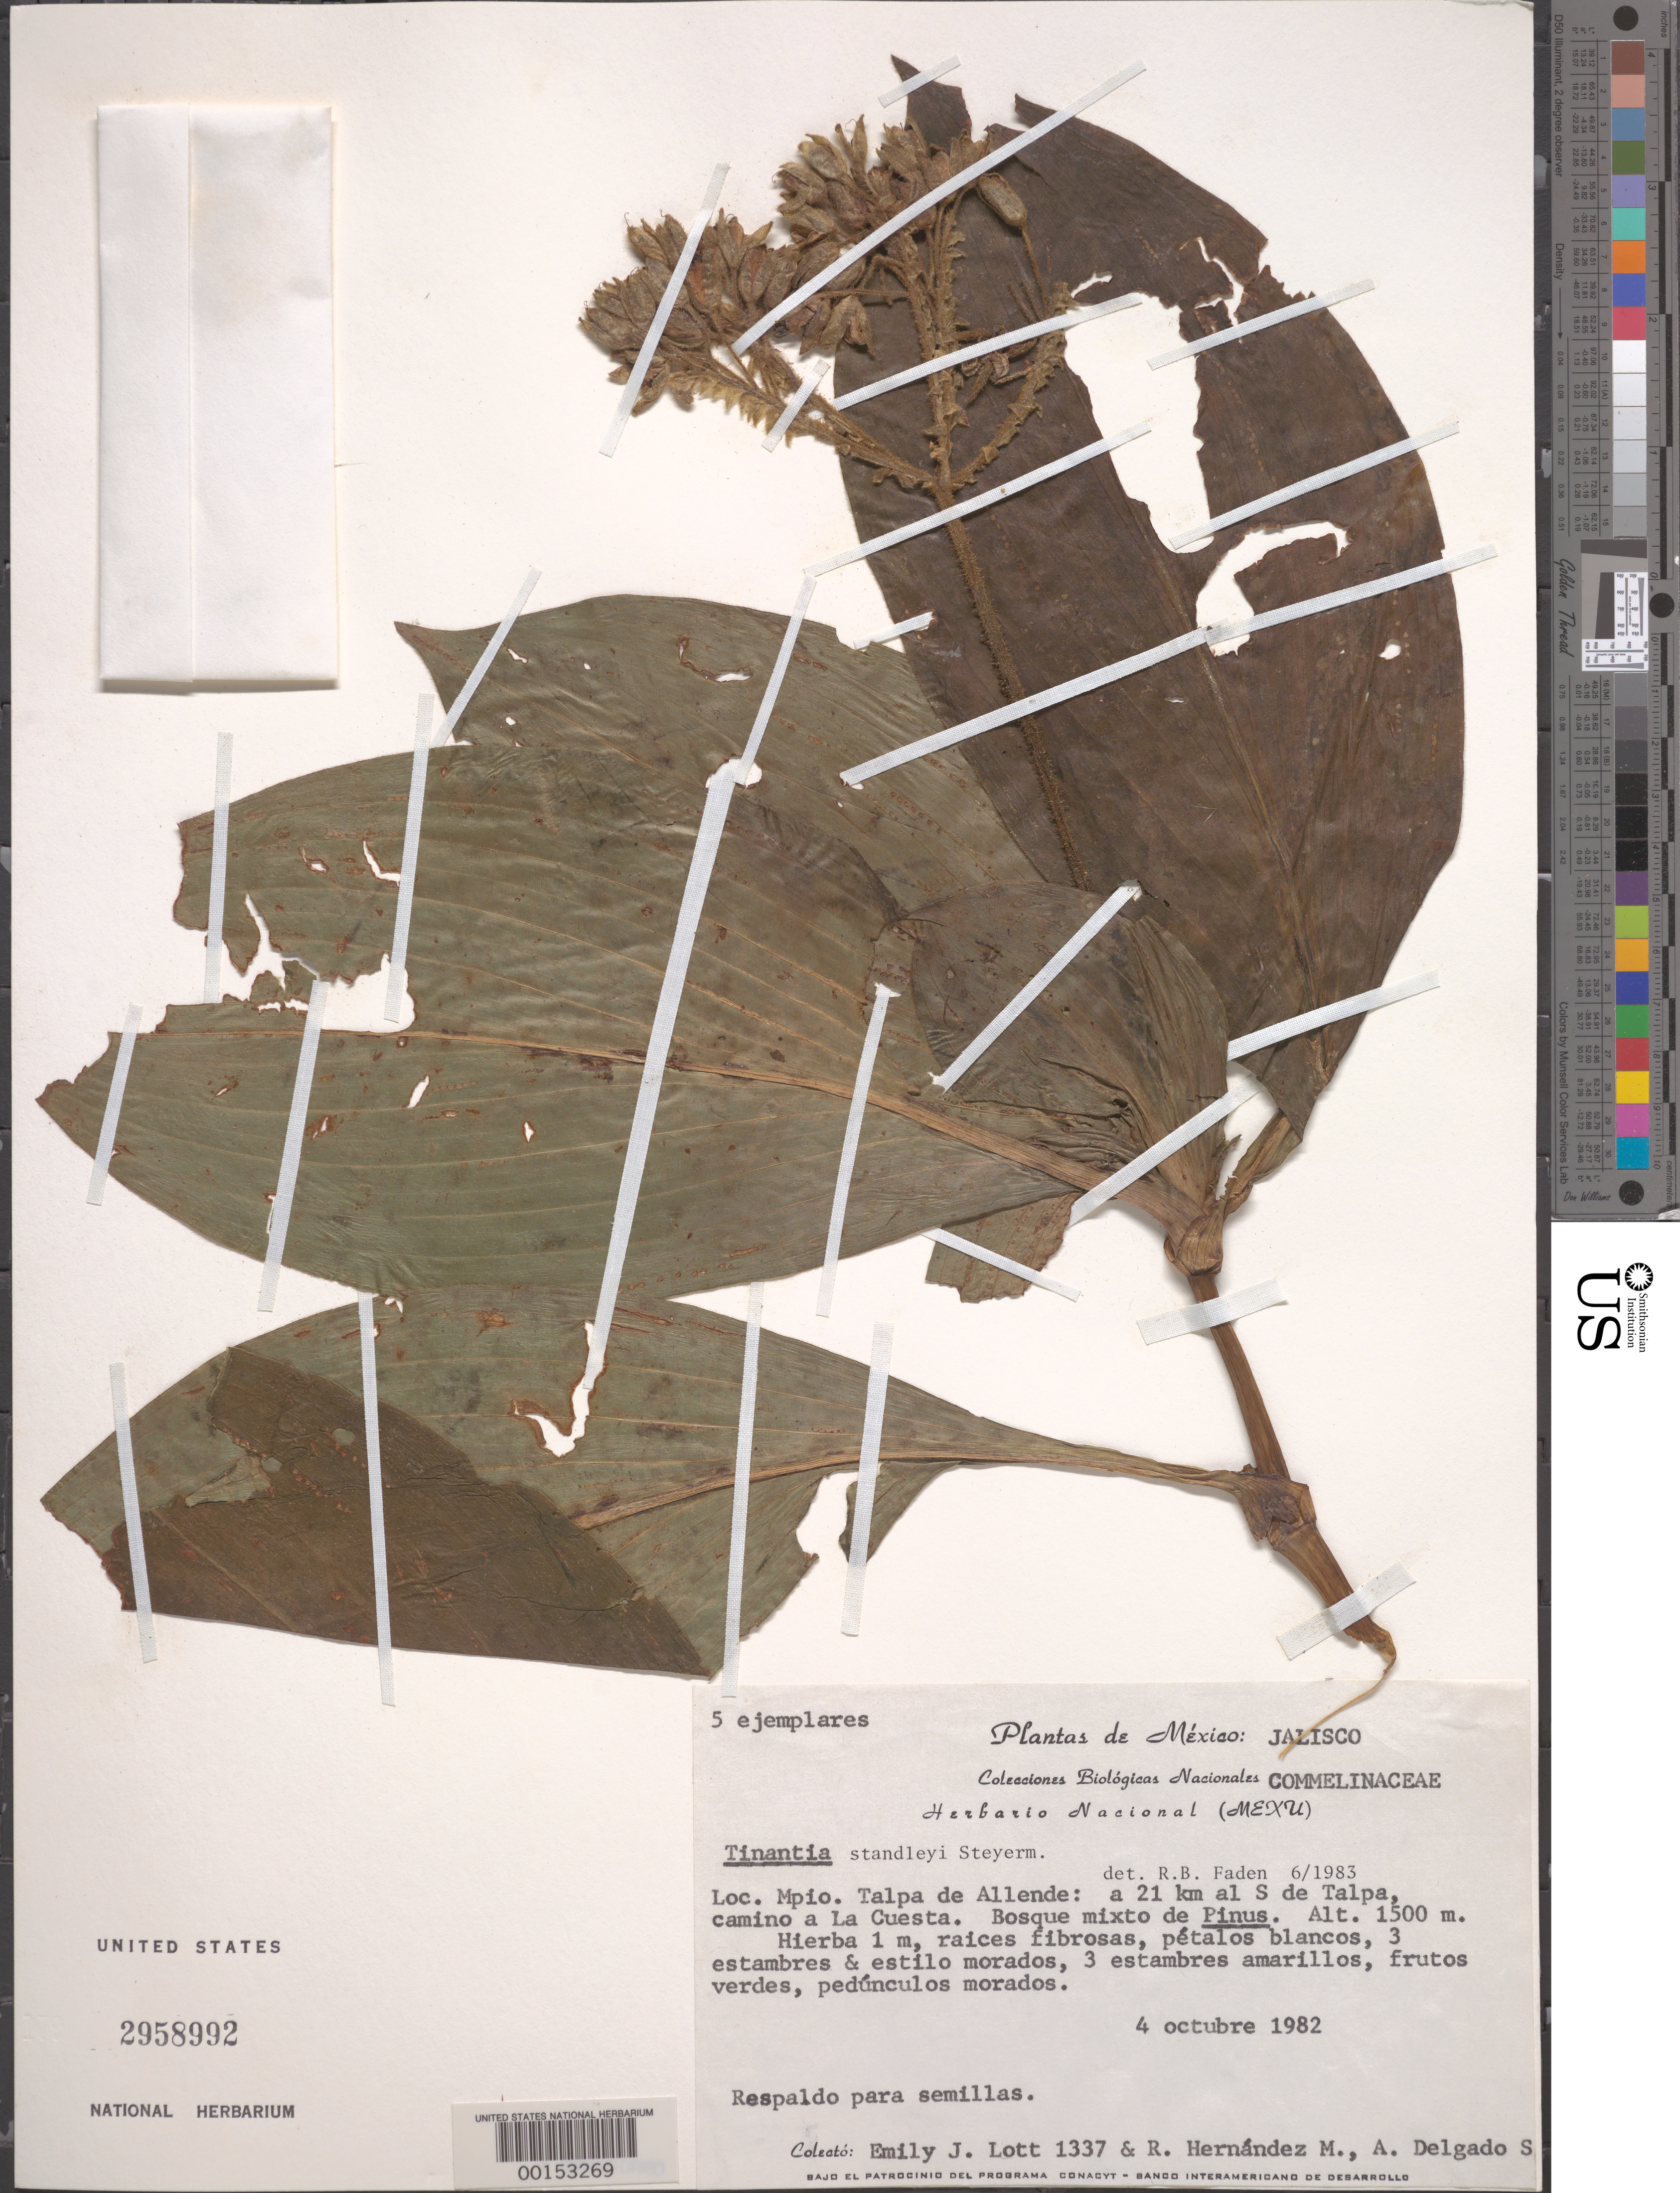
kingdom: Plantae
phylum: Tracheophyta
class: Liliopsida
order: Commelinales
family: Commelinaceae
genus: Tinantia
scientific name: Tinantia standleyi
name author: Steyerm.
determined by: Faden, Robert B., (US), Smithsonian Institution - National Museum of Natural History (UNITED STATES)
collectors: E. Lott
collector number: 1337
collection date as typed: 04 Oct 1982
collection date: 1982-10-04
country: Mexico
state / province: Jalisco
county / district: Talpa de Allende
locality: S of Talpa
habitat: Mixed forest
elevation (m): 1500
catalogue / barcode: US 2958992